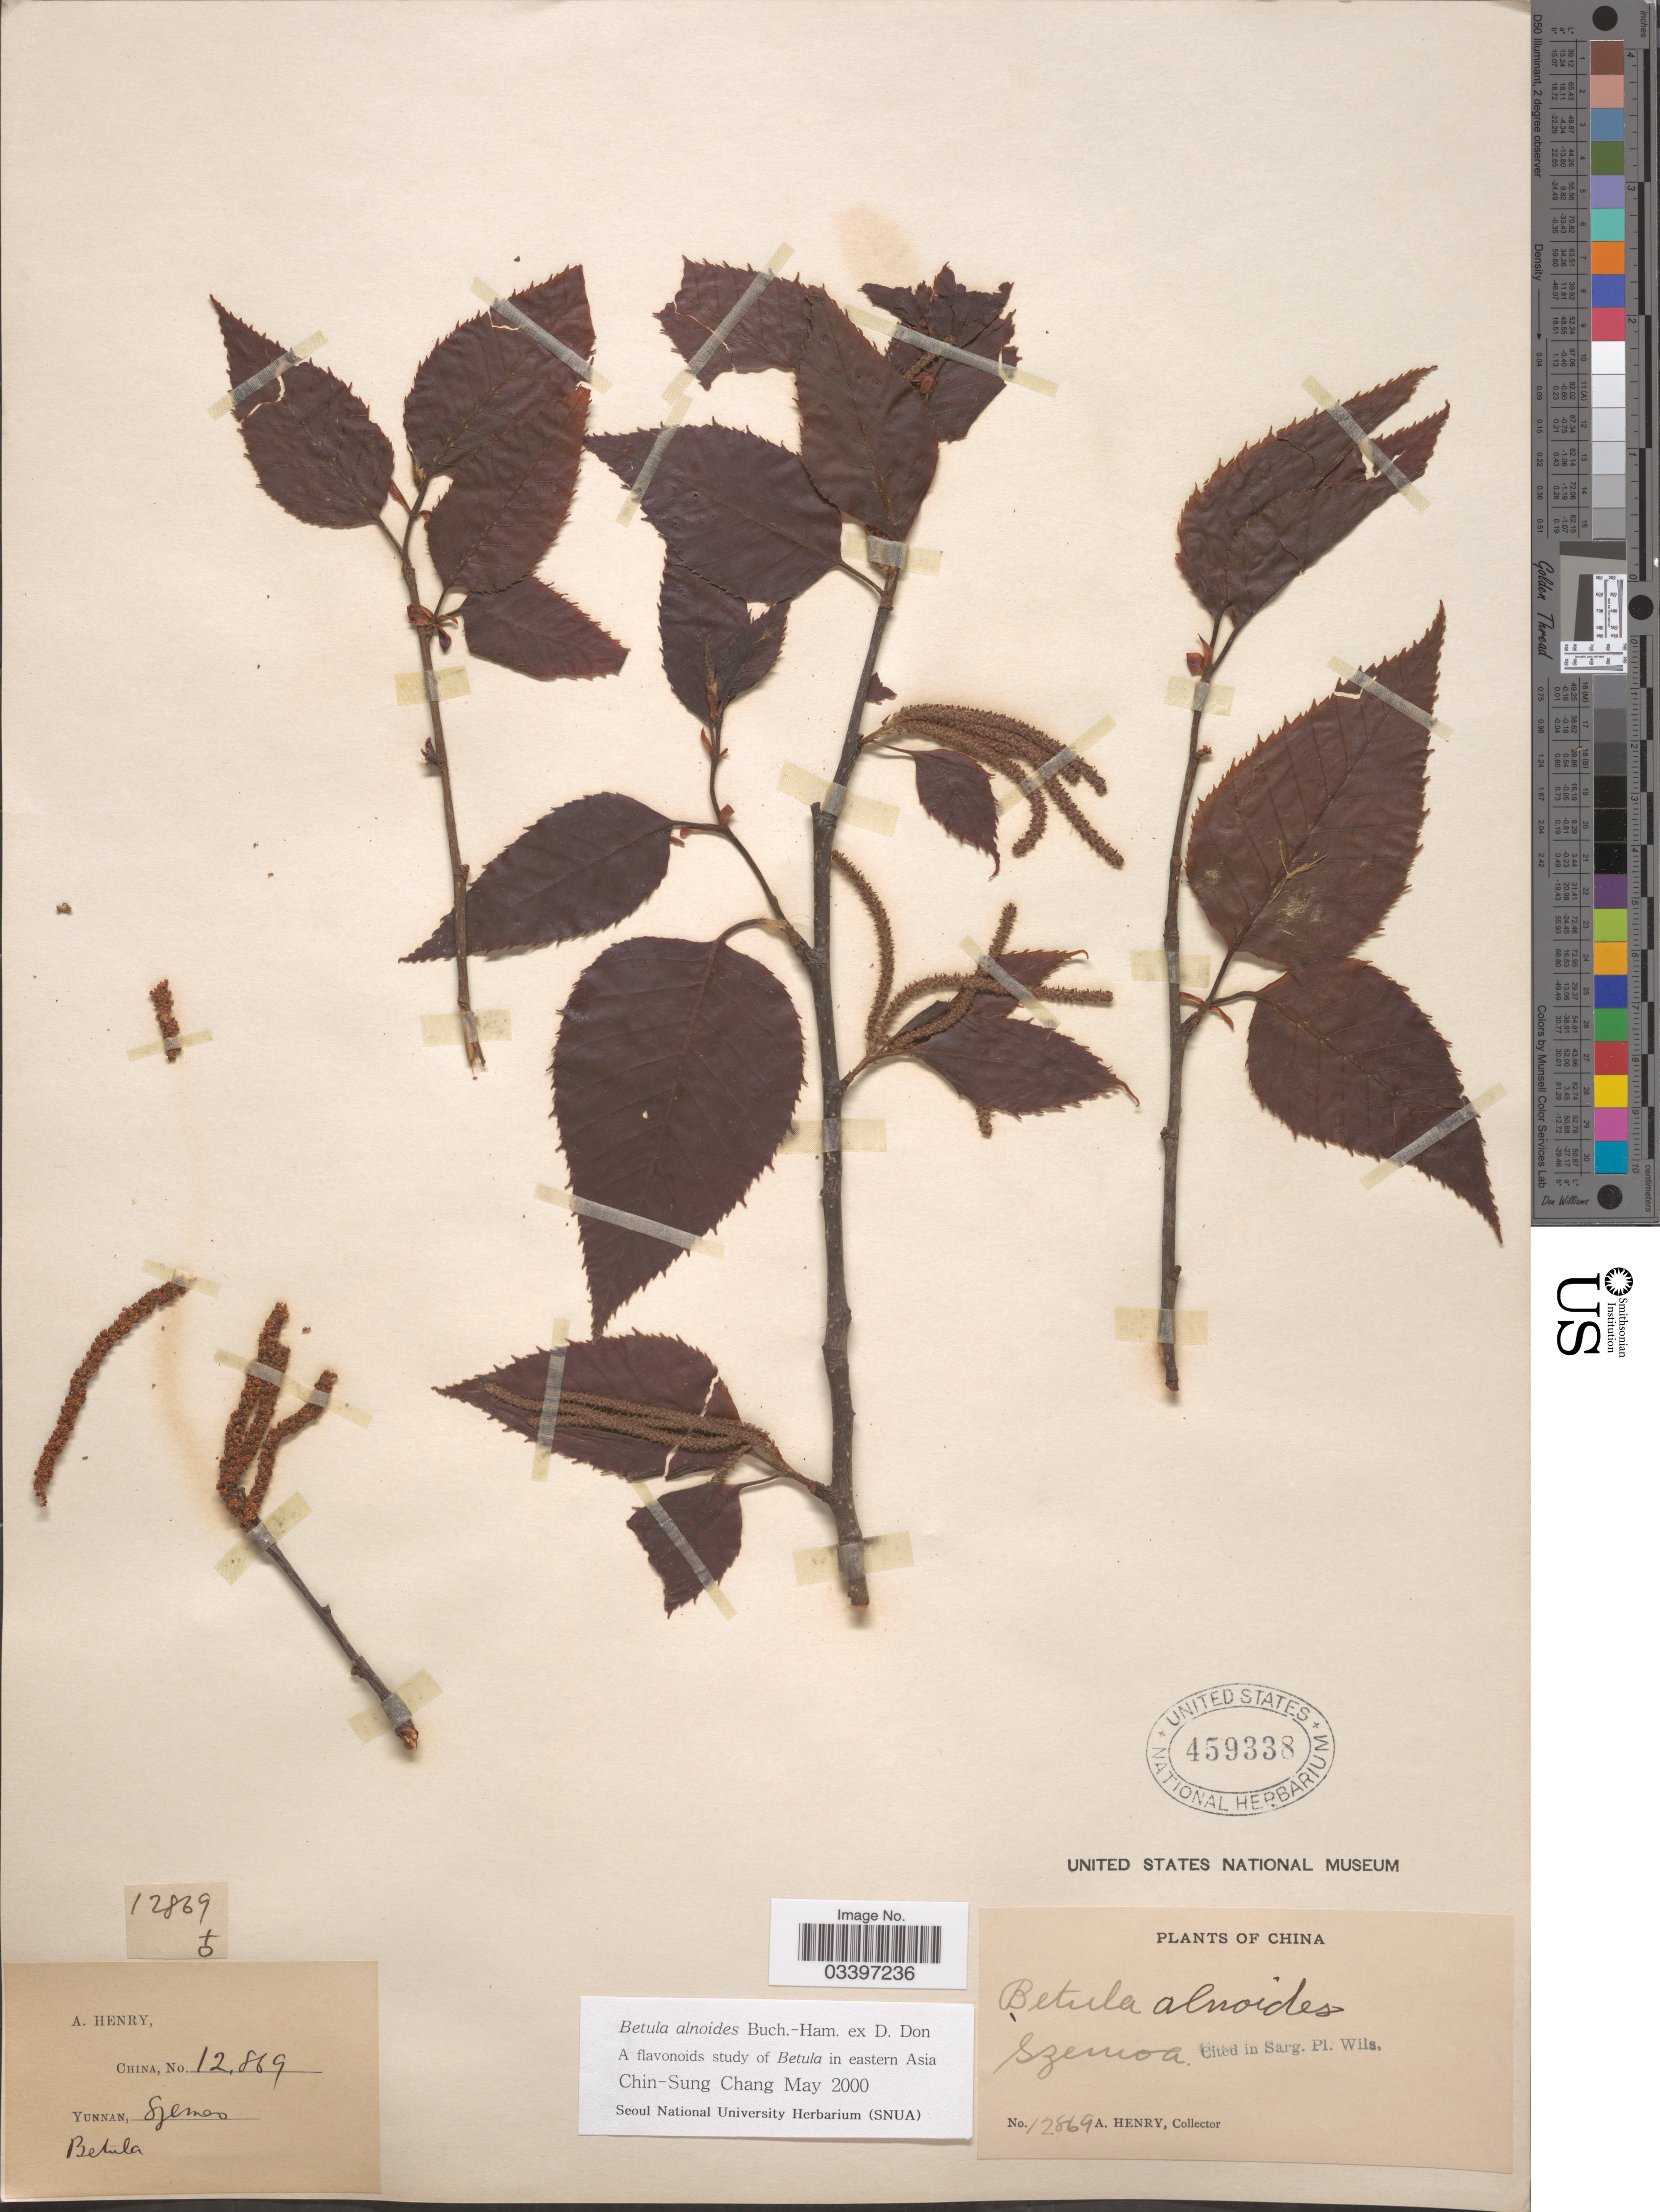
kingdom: Plantae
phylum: Tracheophyta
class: Magnoliopsida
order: Fagales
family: Betulaceae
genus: Betula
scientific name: Betula alnoides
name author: Buch.-Ham. ex D. Don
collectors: A. Henry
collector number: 12869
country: China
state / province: Yunnan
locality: Szemoa.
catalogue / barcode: US 459338